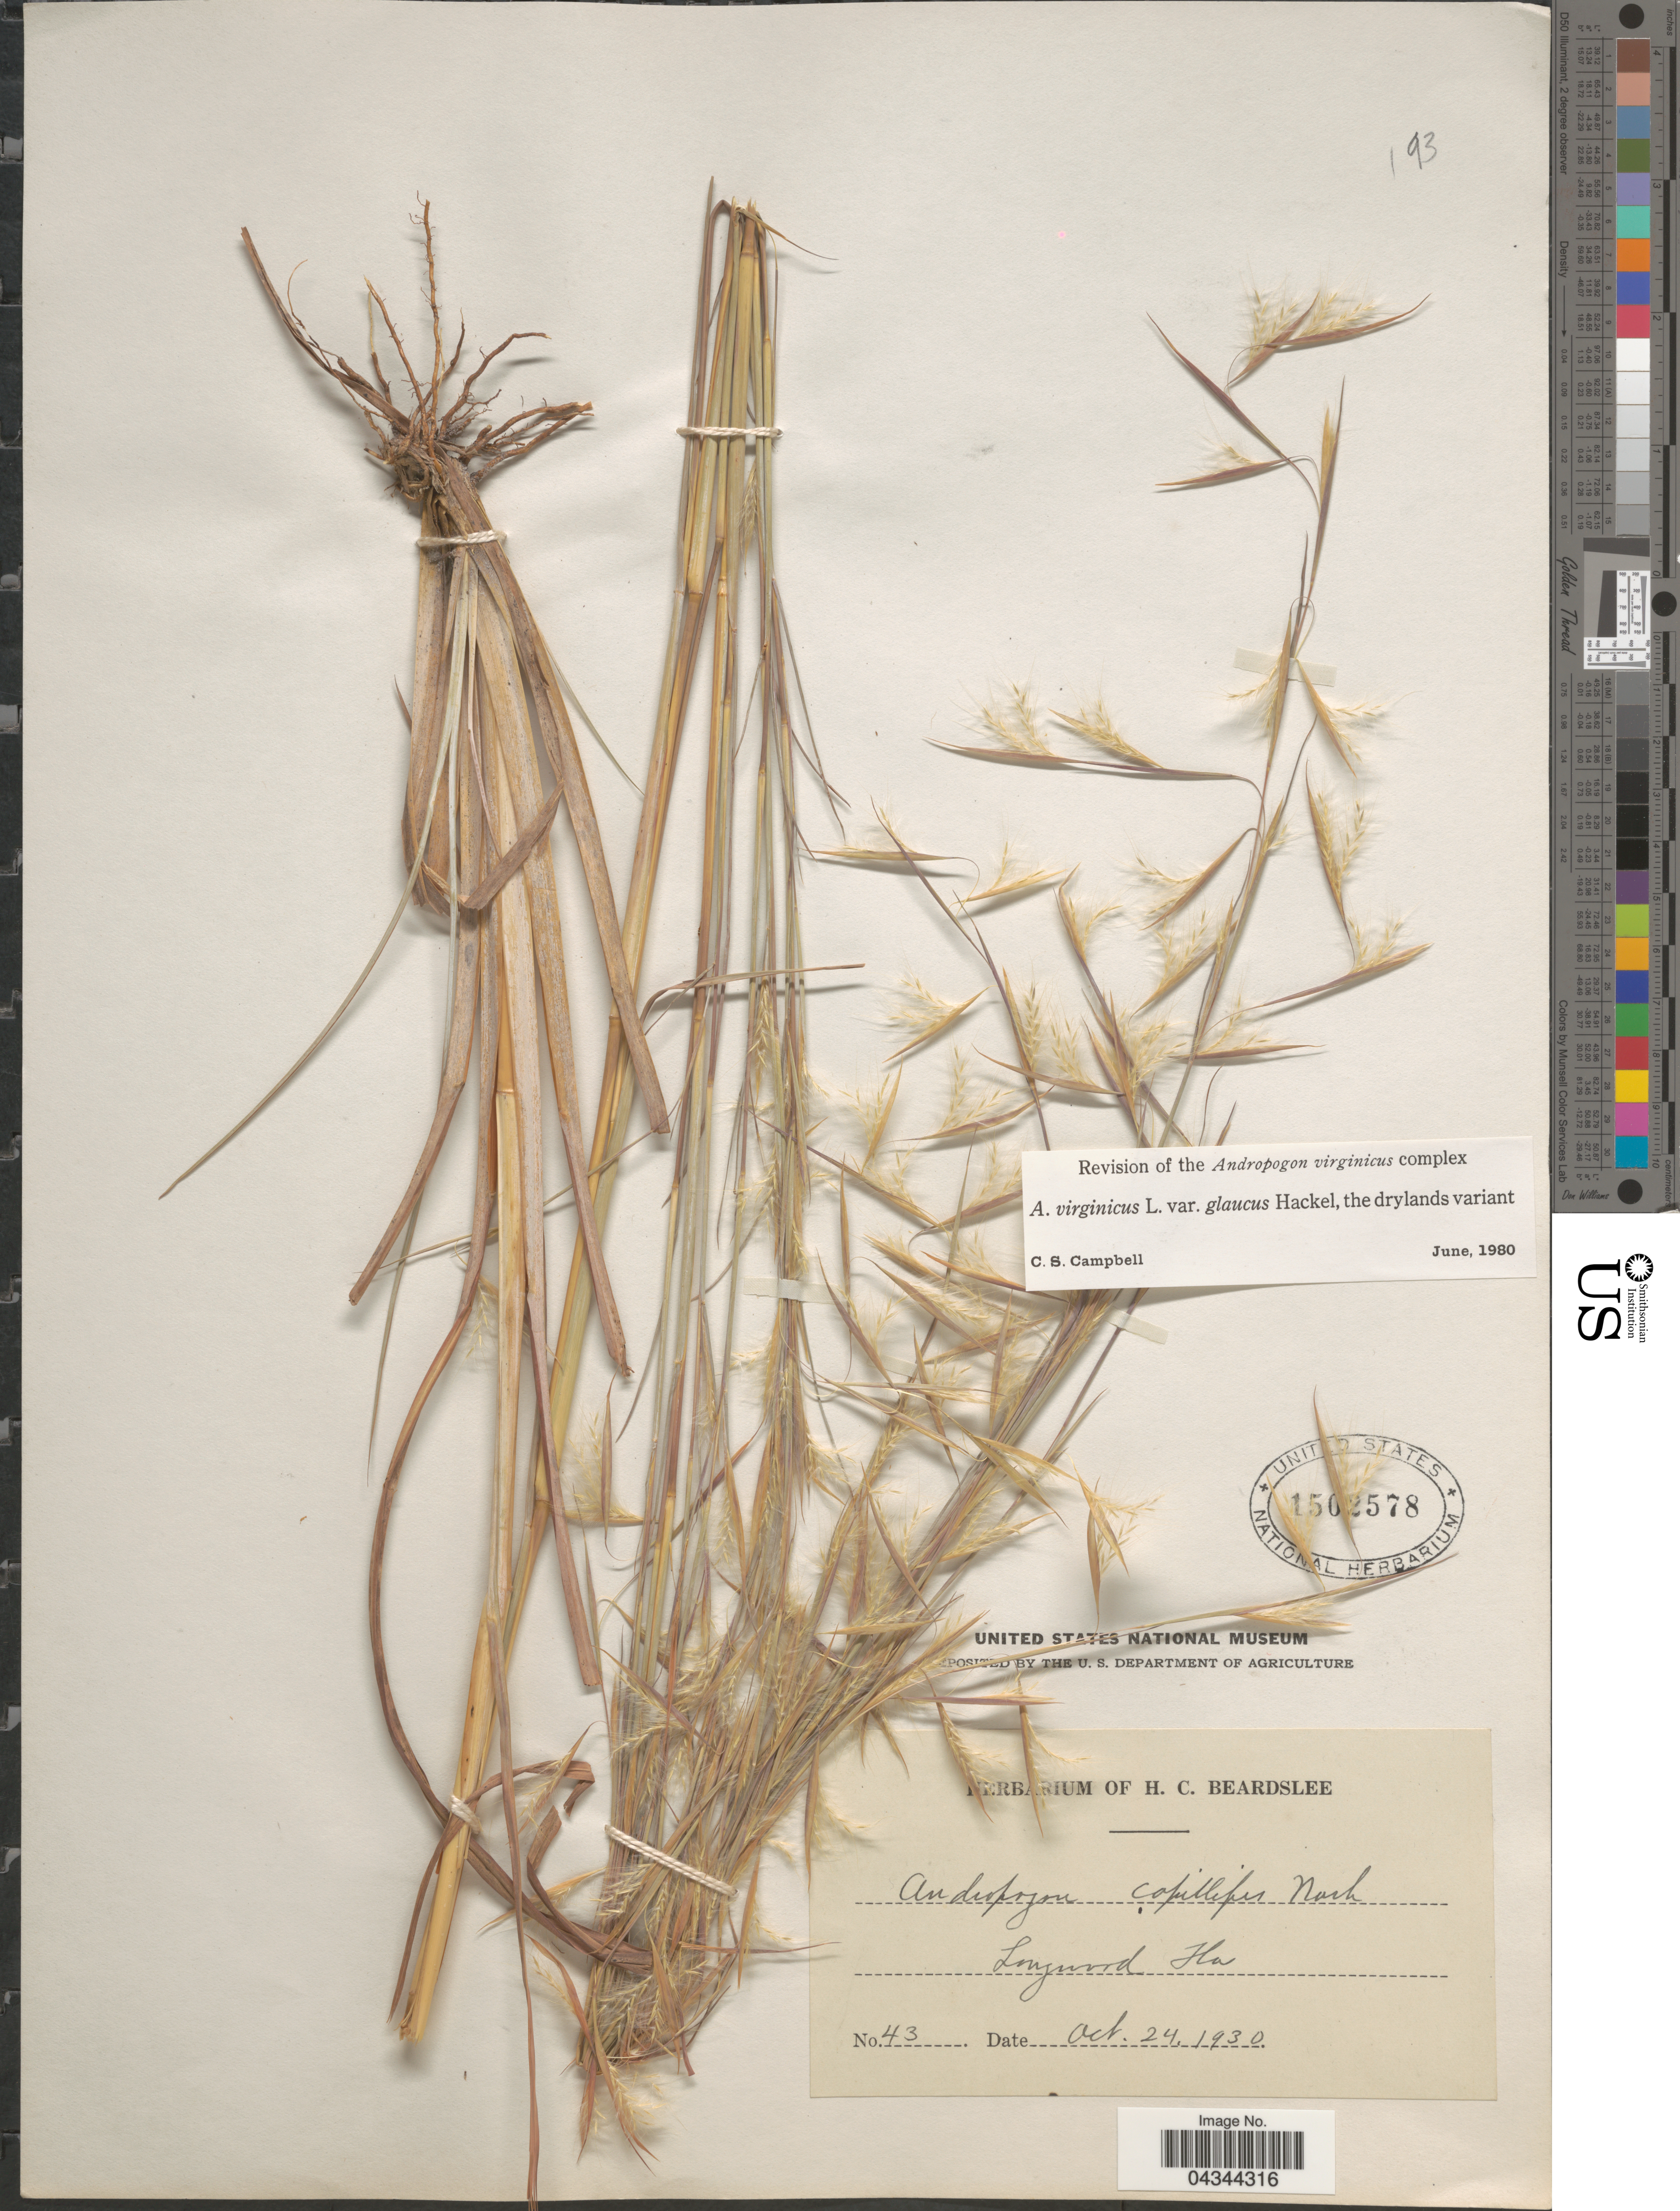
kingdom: Plantae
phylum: Tracheophyta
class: Liliopsida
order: Poales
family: Poaceae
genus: Andropogon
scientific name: Andropogon virginicus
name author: L.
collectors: ex herb. H. C. Beardslee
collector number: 43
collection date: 1930-10-24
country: United States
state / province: Florida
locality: Longwood.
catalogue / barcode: US 1502578